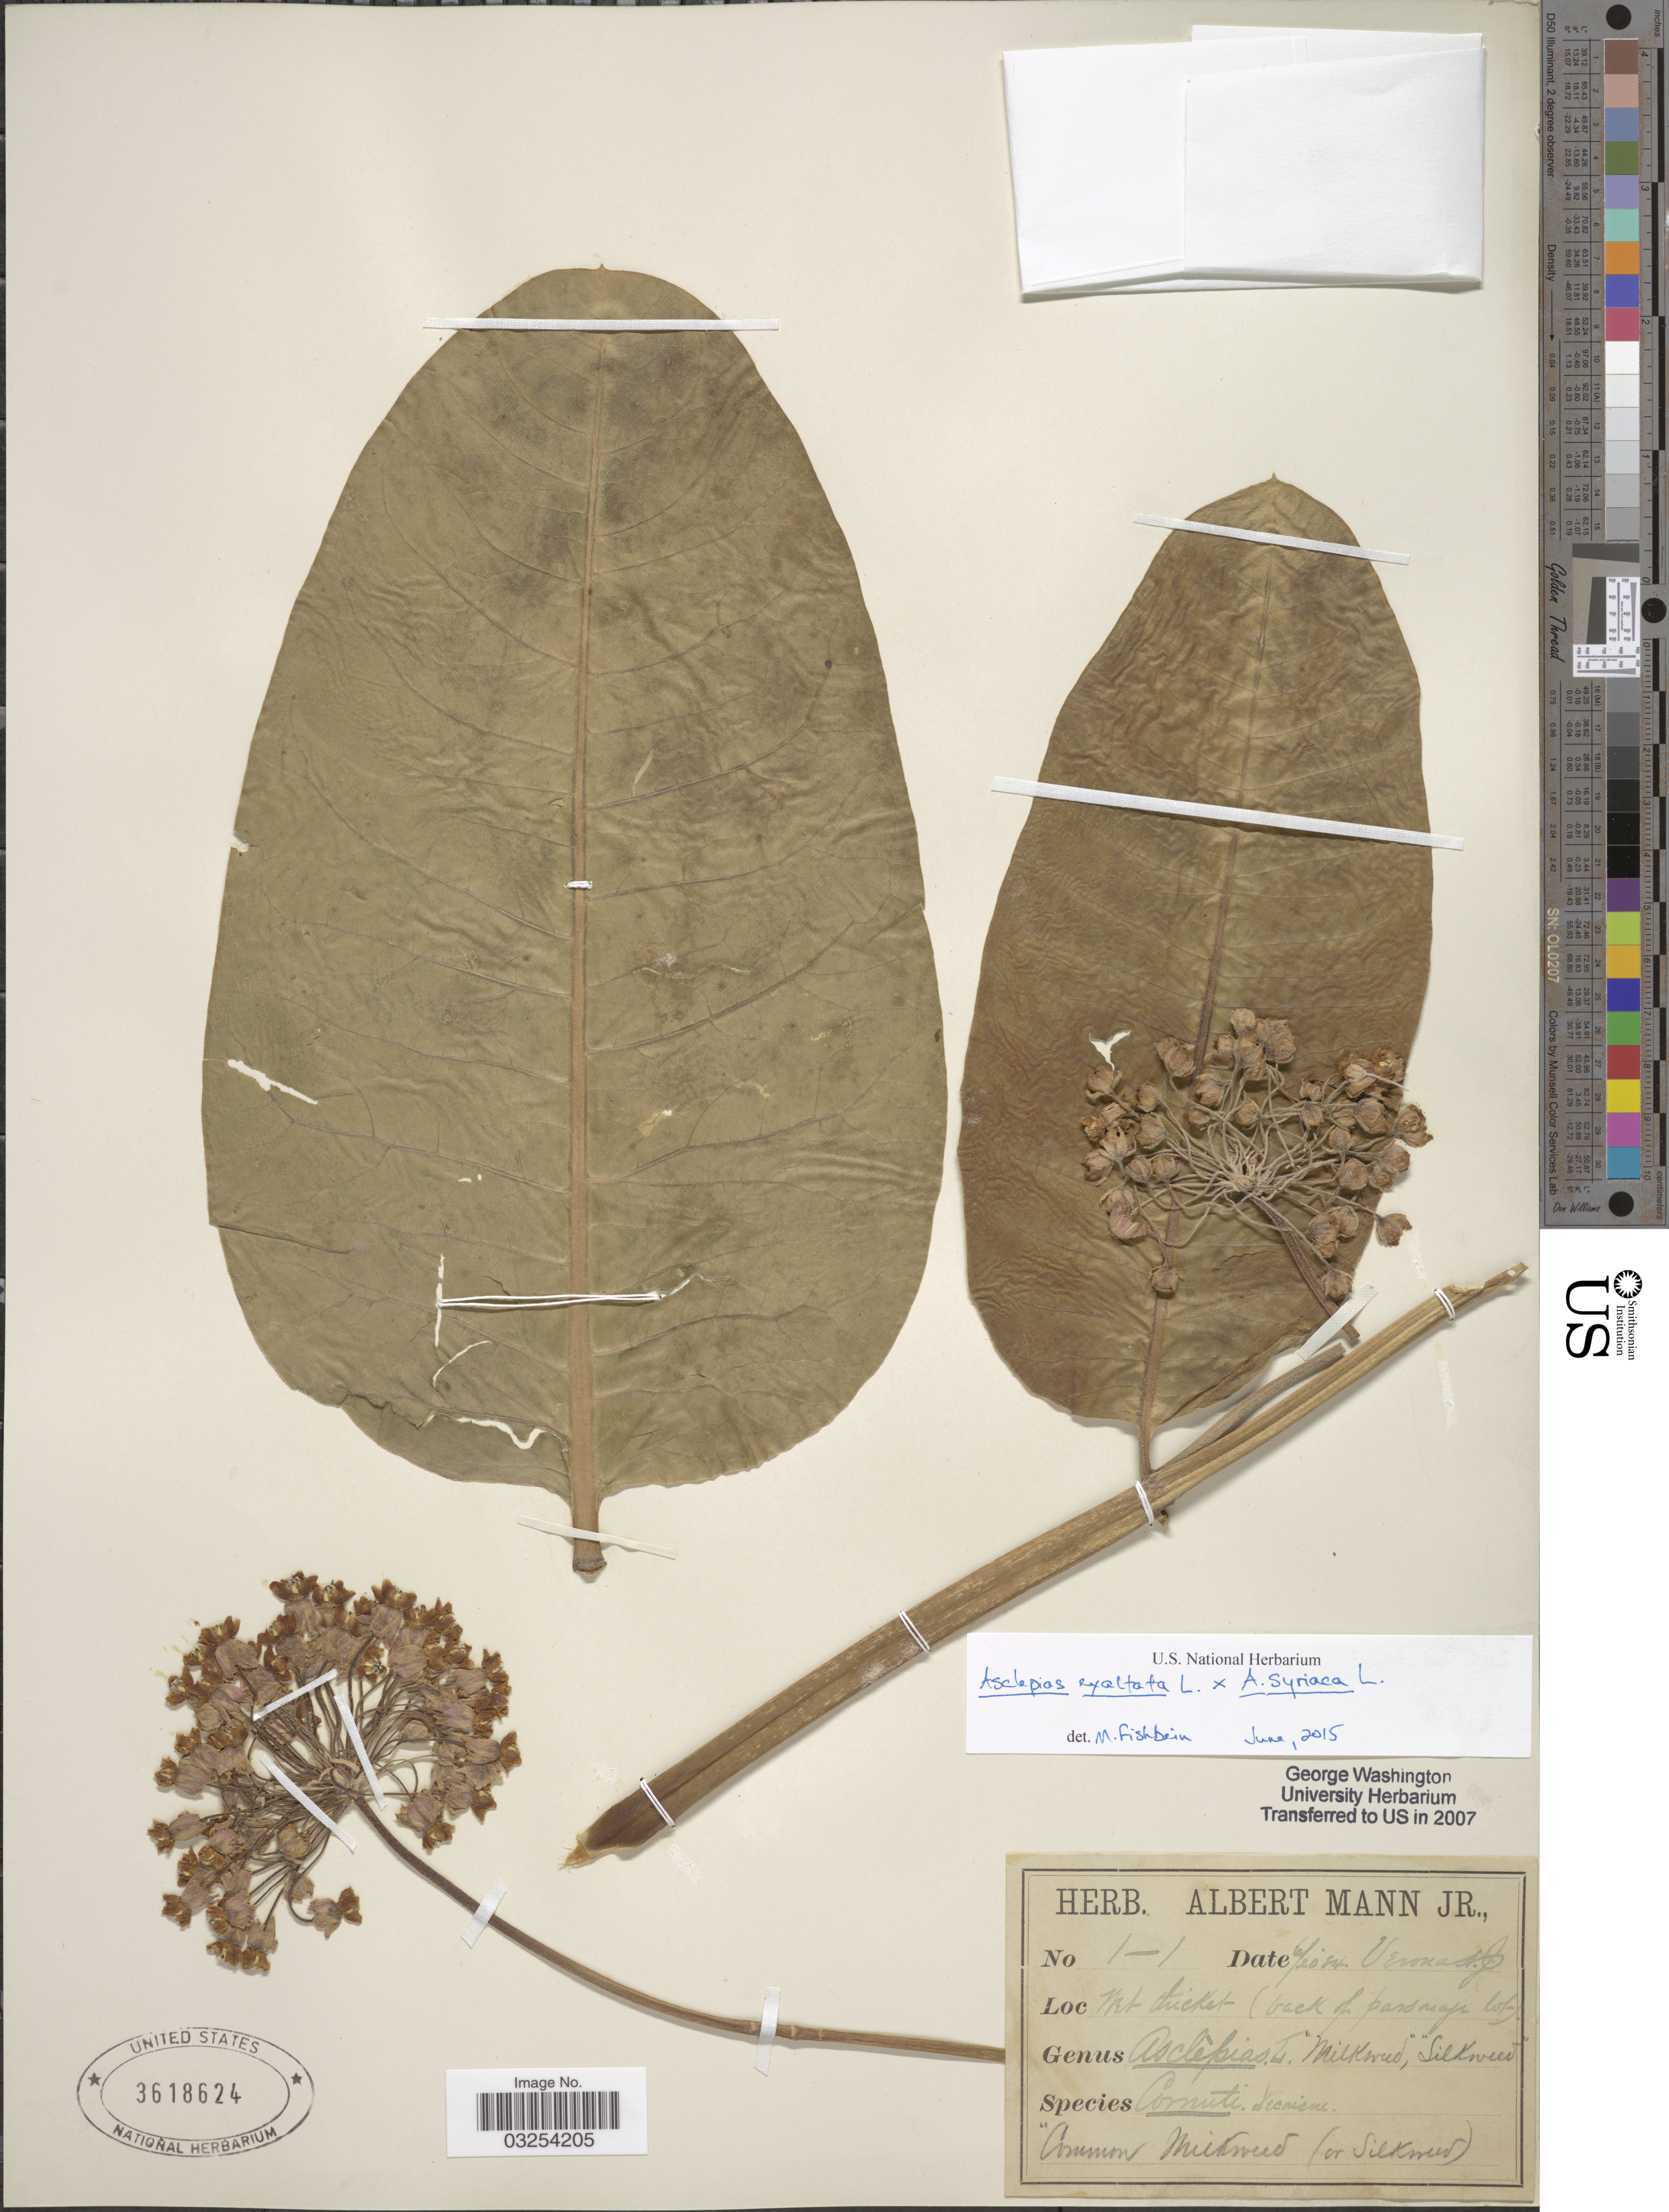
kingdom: Plantae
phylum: Tracheophyta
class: Magnoliopsida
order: Gentianales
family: Apocynaceae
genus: Asclepias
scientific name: Asclepias exaltata x A. syriaca L.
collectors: Ex herb. Albert Mann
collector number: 1-1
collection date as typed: Transcribed d/m/y: 20/6/84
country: United States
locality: Wet thicket (back of parsonage lot).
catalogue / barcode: US 3618624